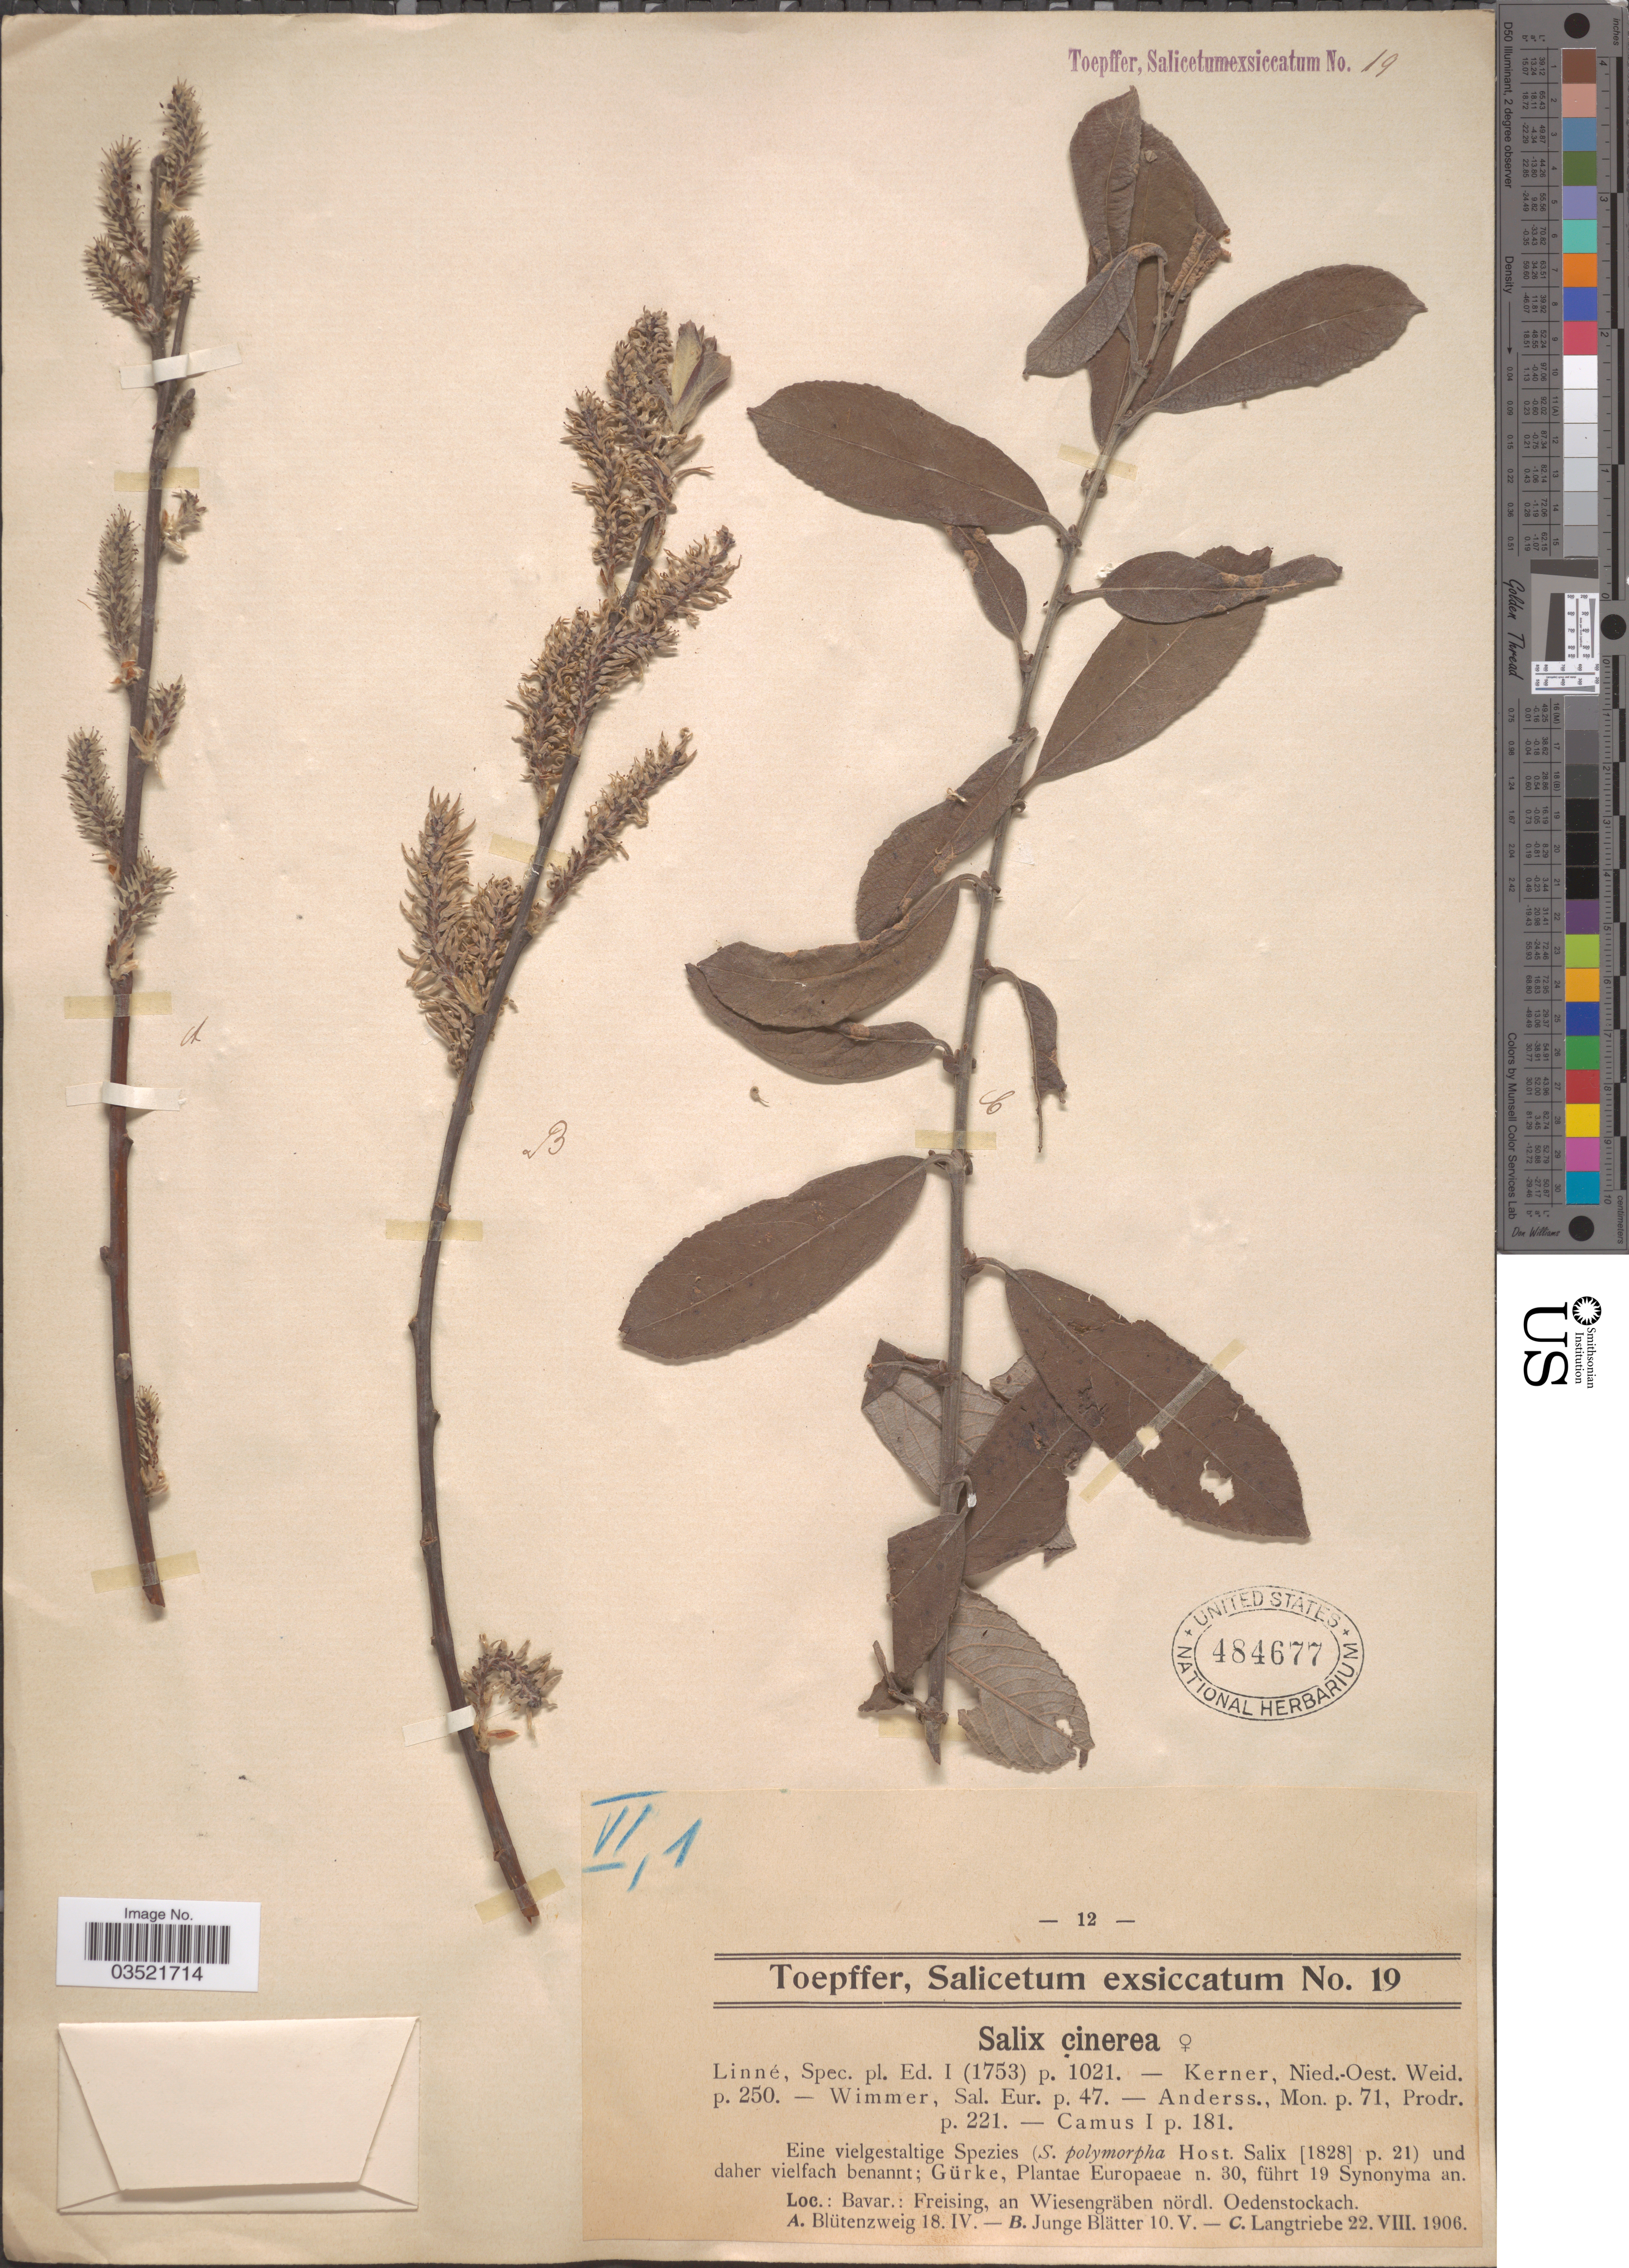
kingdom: Plantae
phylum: Tracheophyta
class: Magnoliopsida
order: Malpighiales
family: Salicaceae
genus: Salix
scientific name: Salix cinerea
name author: L.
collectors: A. Toepffer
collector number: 19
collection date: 1906-04-18/1906-08-22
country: Germany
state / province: Bayern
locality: Bavar.: Freising, an Wiesengräben nördl. Oedenstockach.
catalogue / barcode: US 484677